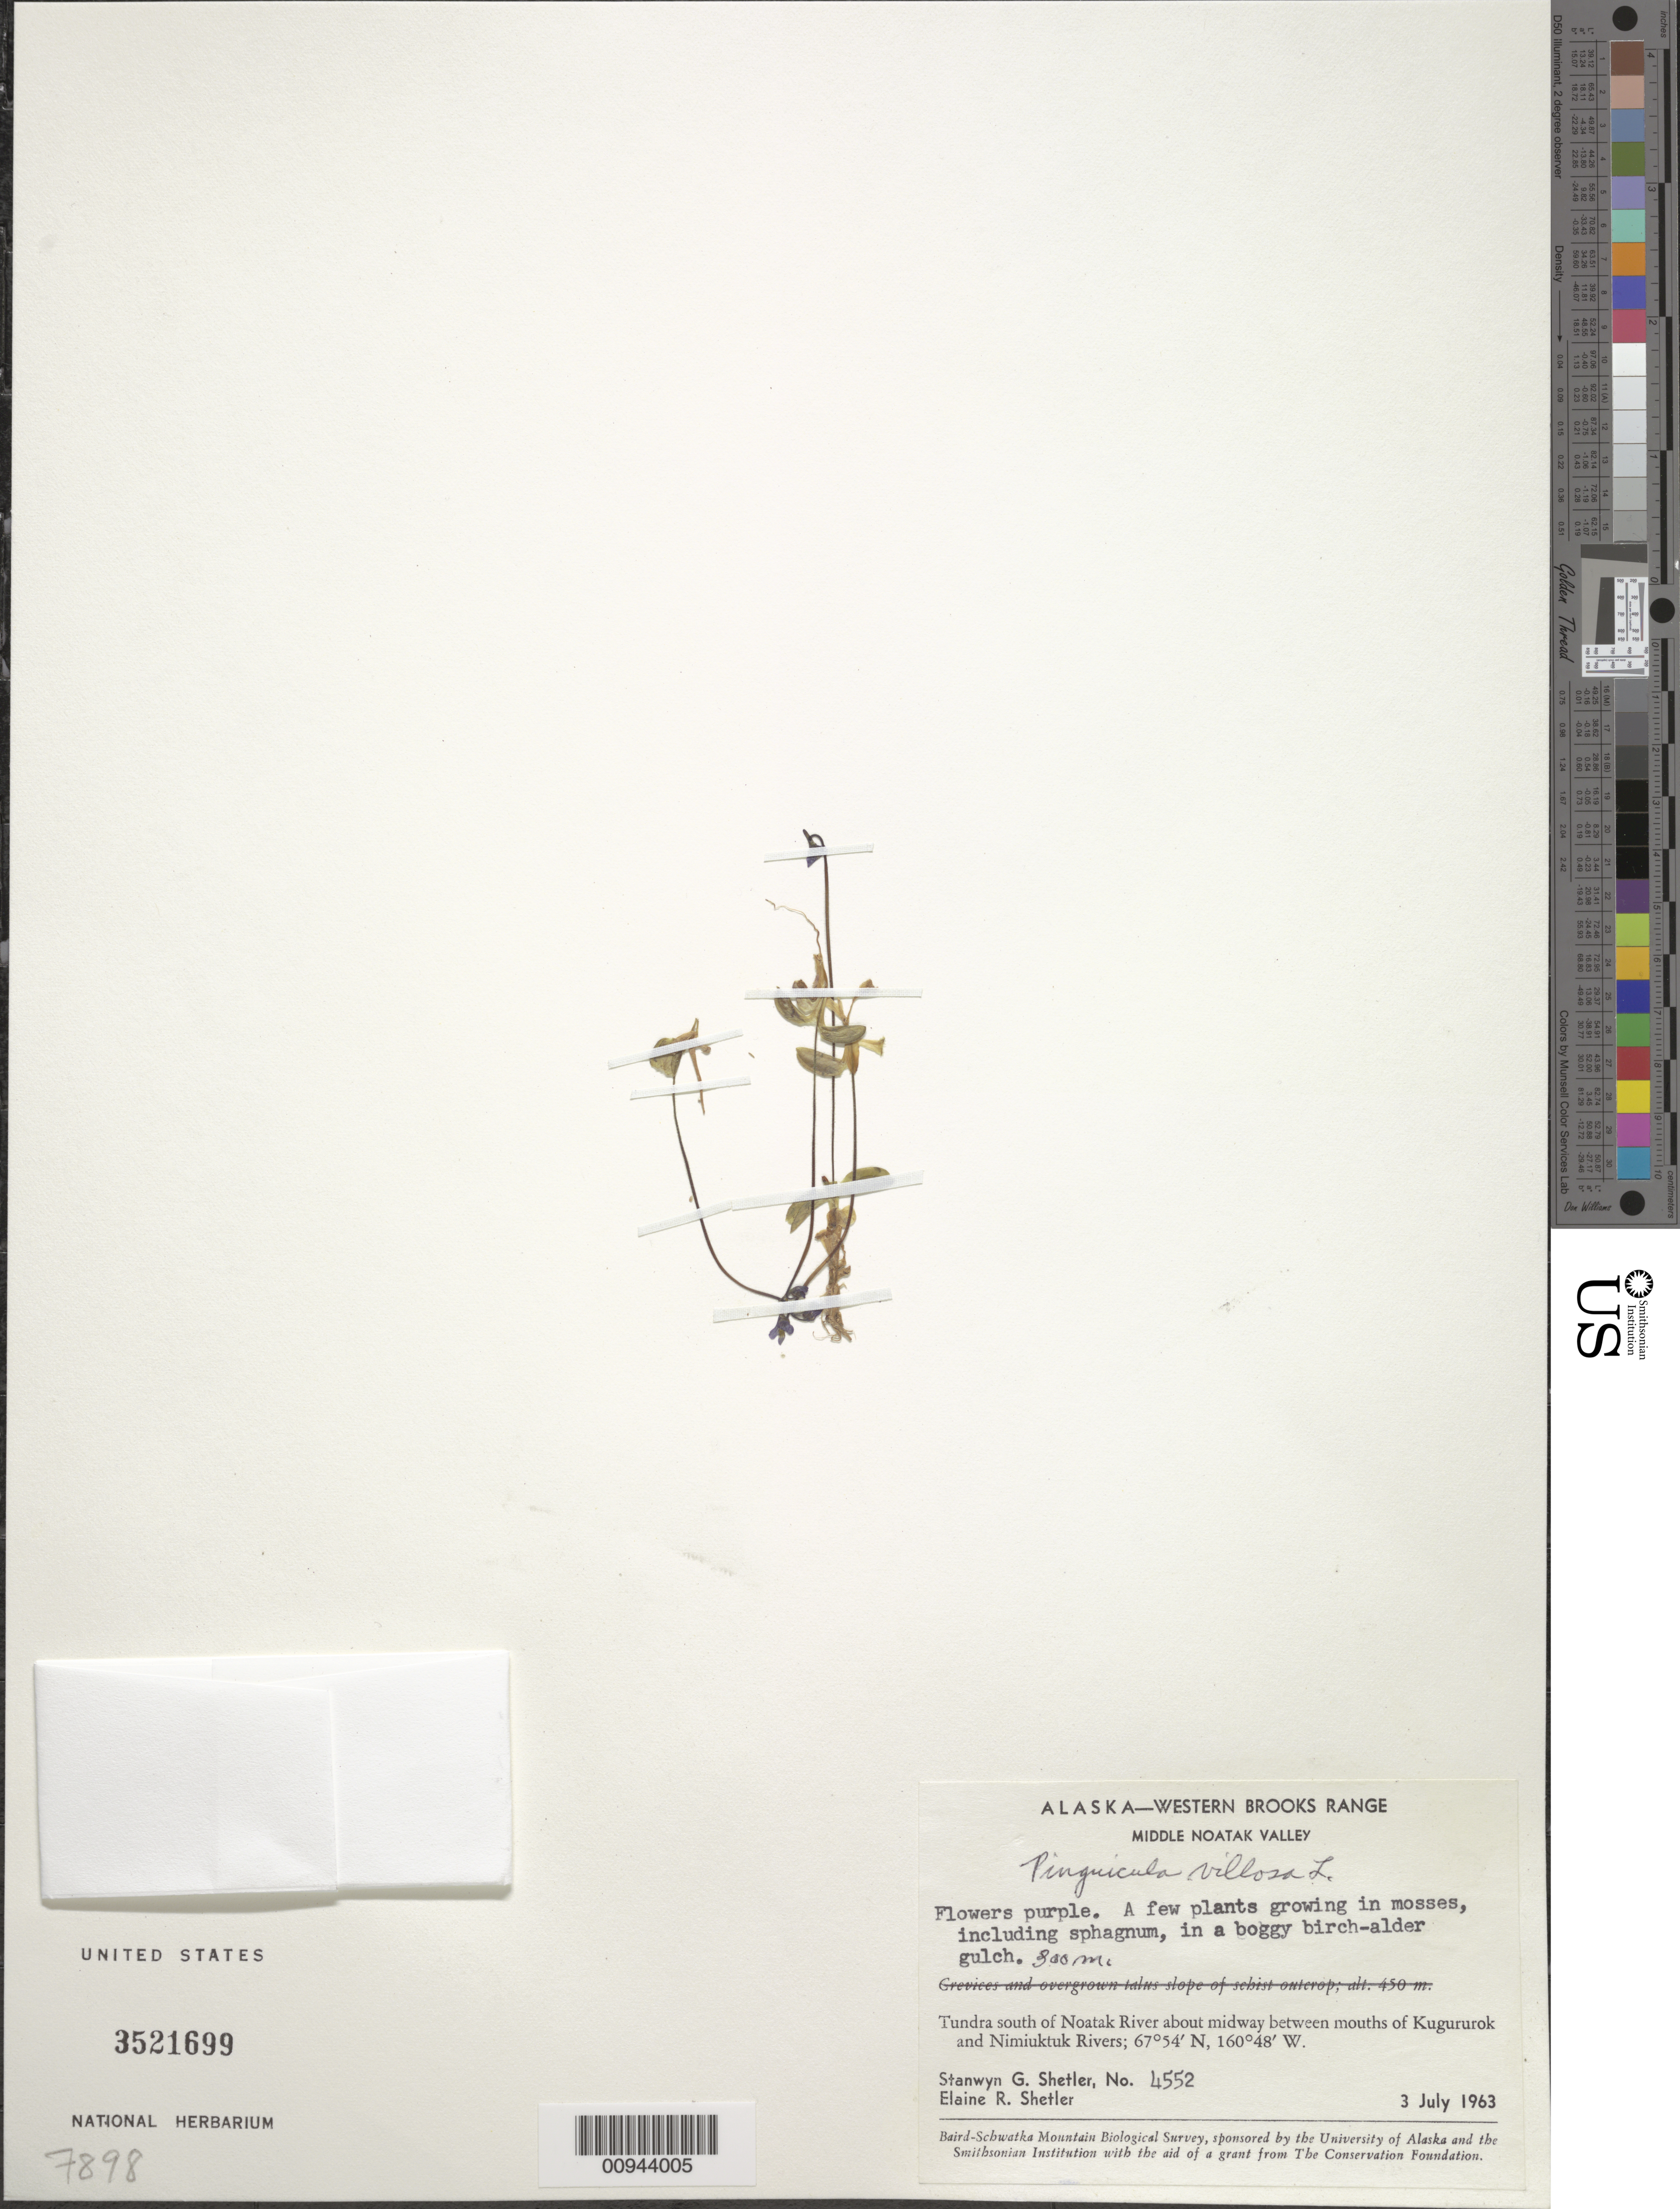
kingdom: Plantae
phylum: Tracheophyta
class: Magnoliopsida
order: Lamiales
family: Lentibulariaceae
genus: Pinguicula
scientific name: Pinguicula villosa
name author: L.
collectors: S. Shetler & E. R. Shetler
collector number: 4552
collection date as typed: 03 Jul 1963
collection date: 1963-07-03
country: United States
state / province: Alaska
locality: S of Noatak River about midway between mouths of Kugururok and Nimiuktuk Rivers. Western Brooks Range, Middle Noatak Valley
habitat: Tundra. In a boggy birch-alder gulch.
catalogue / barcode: US 3521699